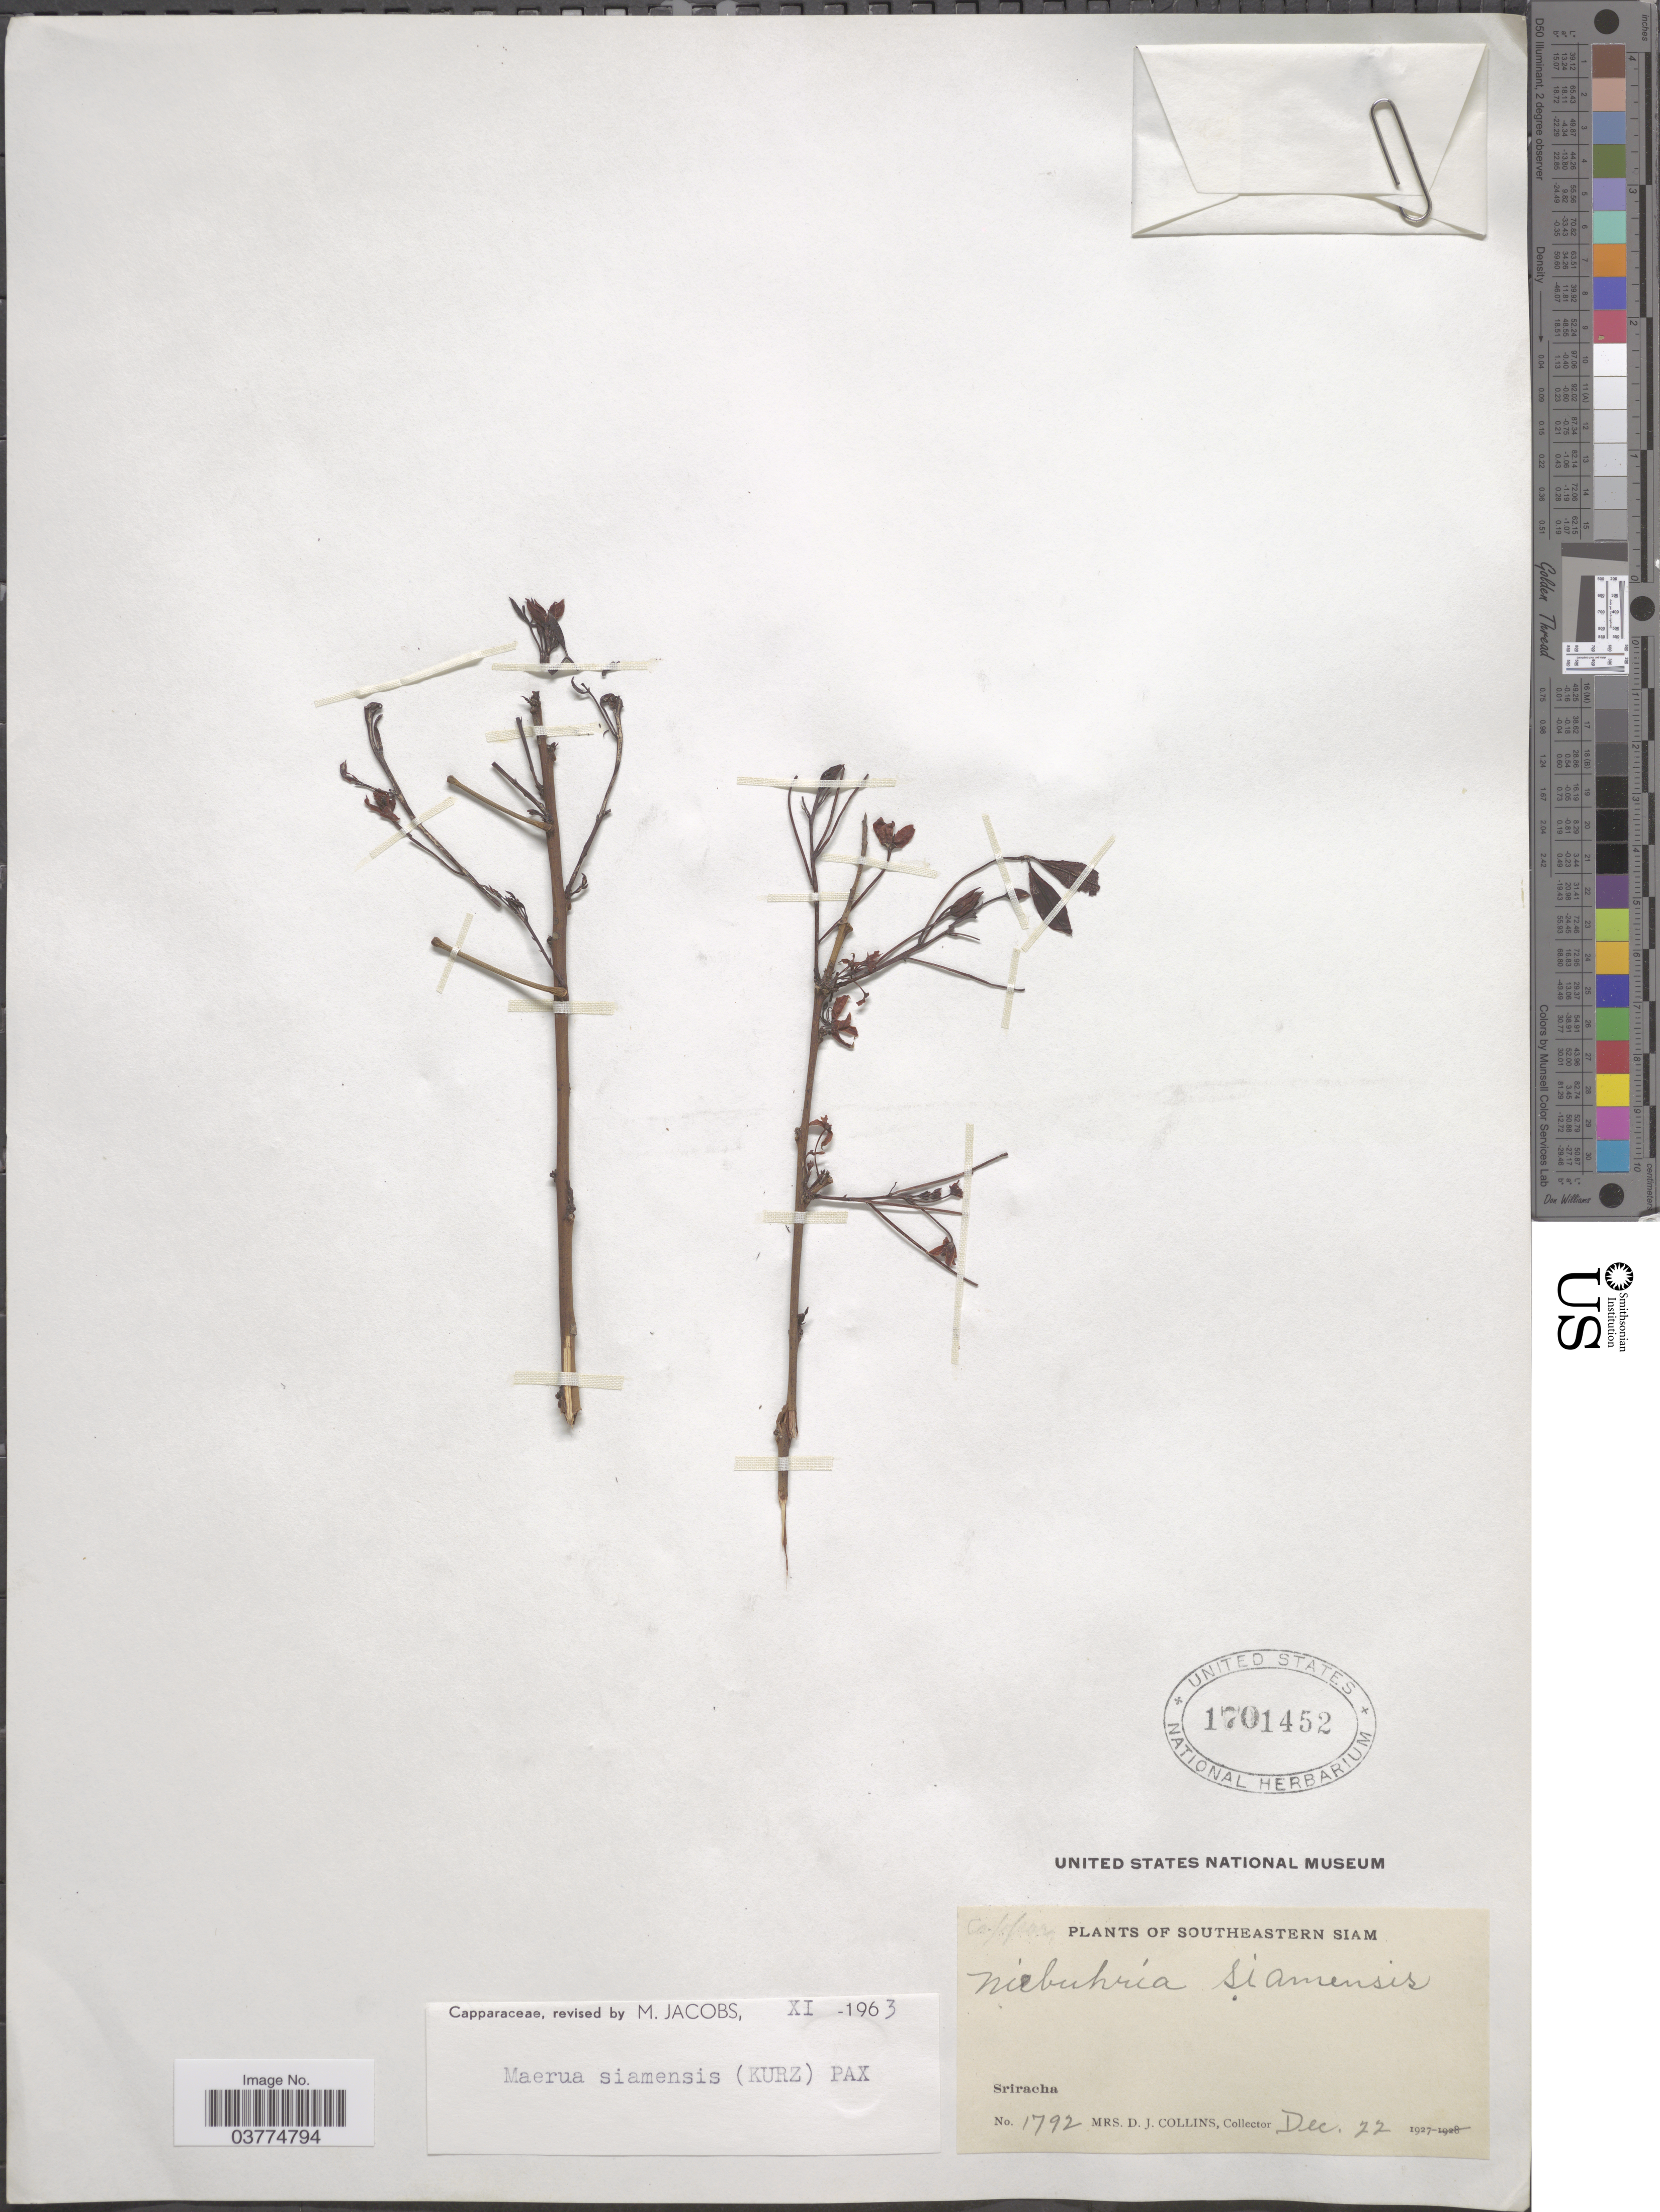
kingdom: Plantae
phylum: Tracheophyta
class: Magnoliopsida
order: Brassicales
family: Capparaceae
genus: Maerua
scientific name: Maerua siamensis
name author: Pax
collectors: Mrs. D. J. Collins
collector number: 1792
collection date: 1927-12-22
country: Thailand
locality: Southeastern Siam. Sriracha.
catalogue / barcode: US 1701452